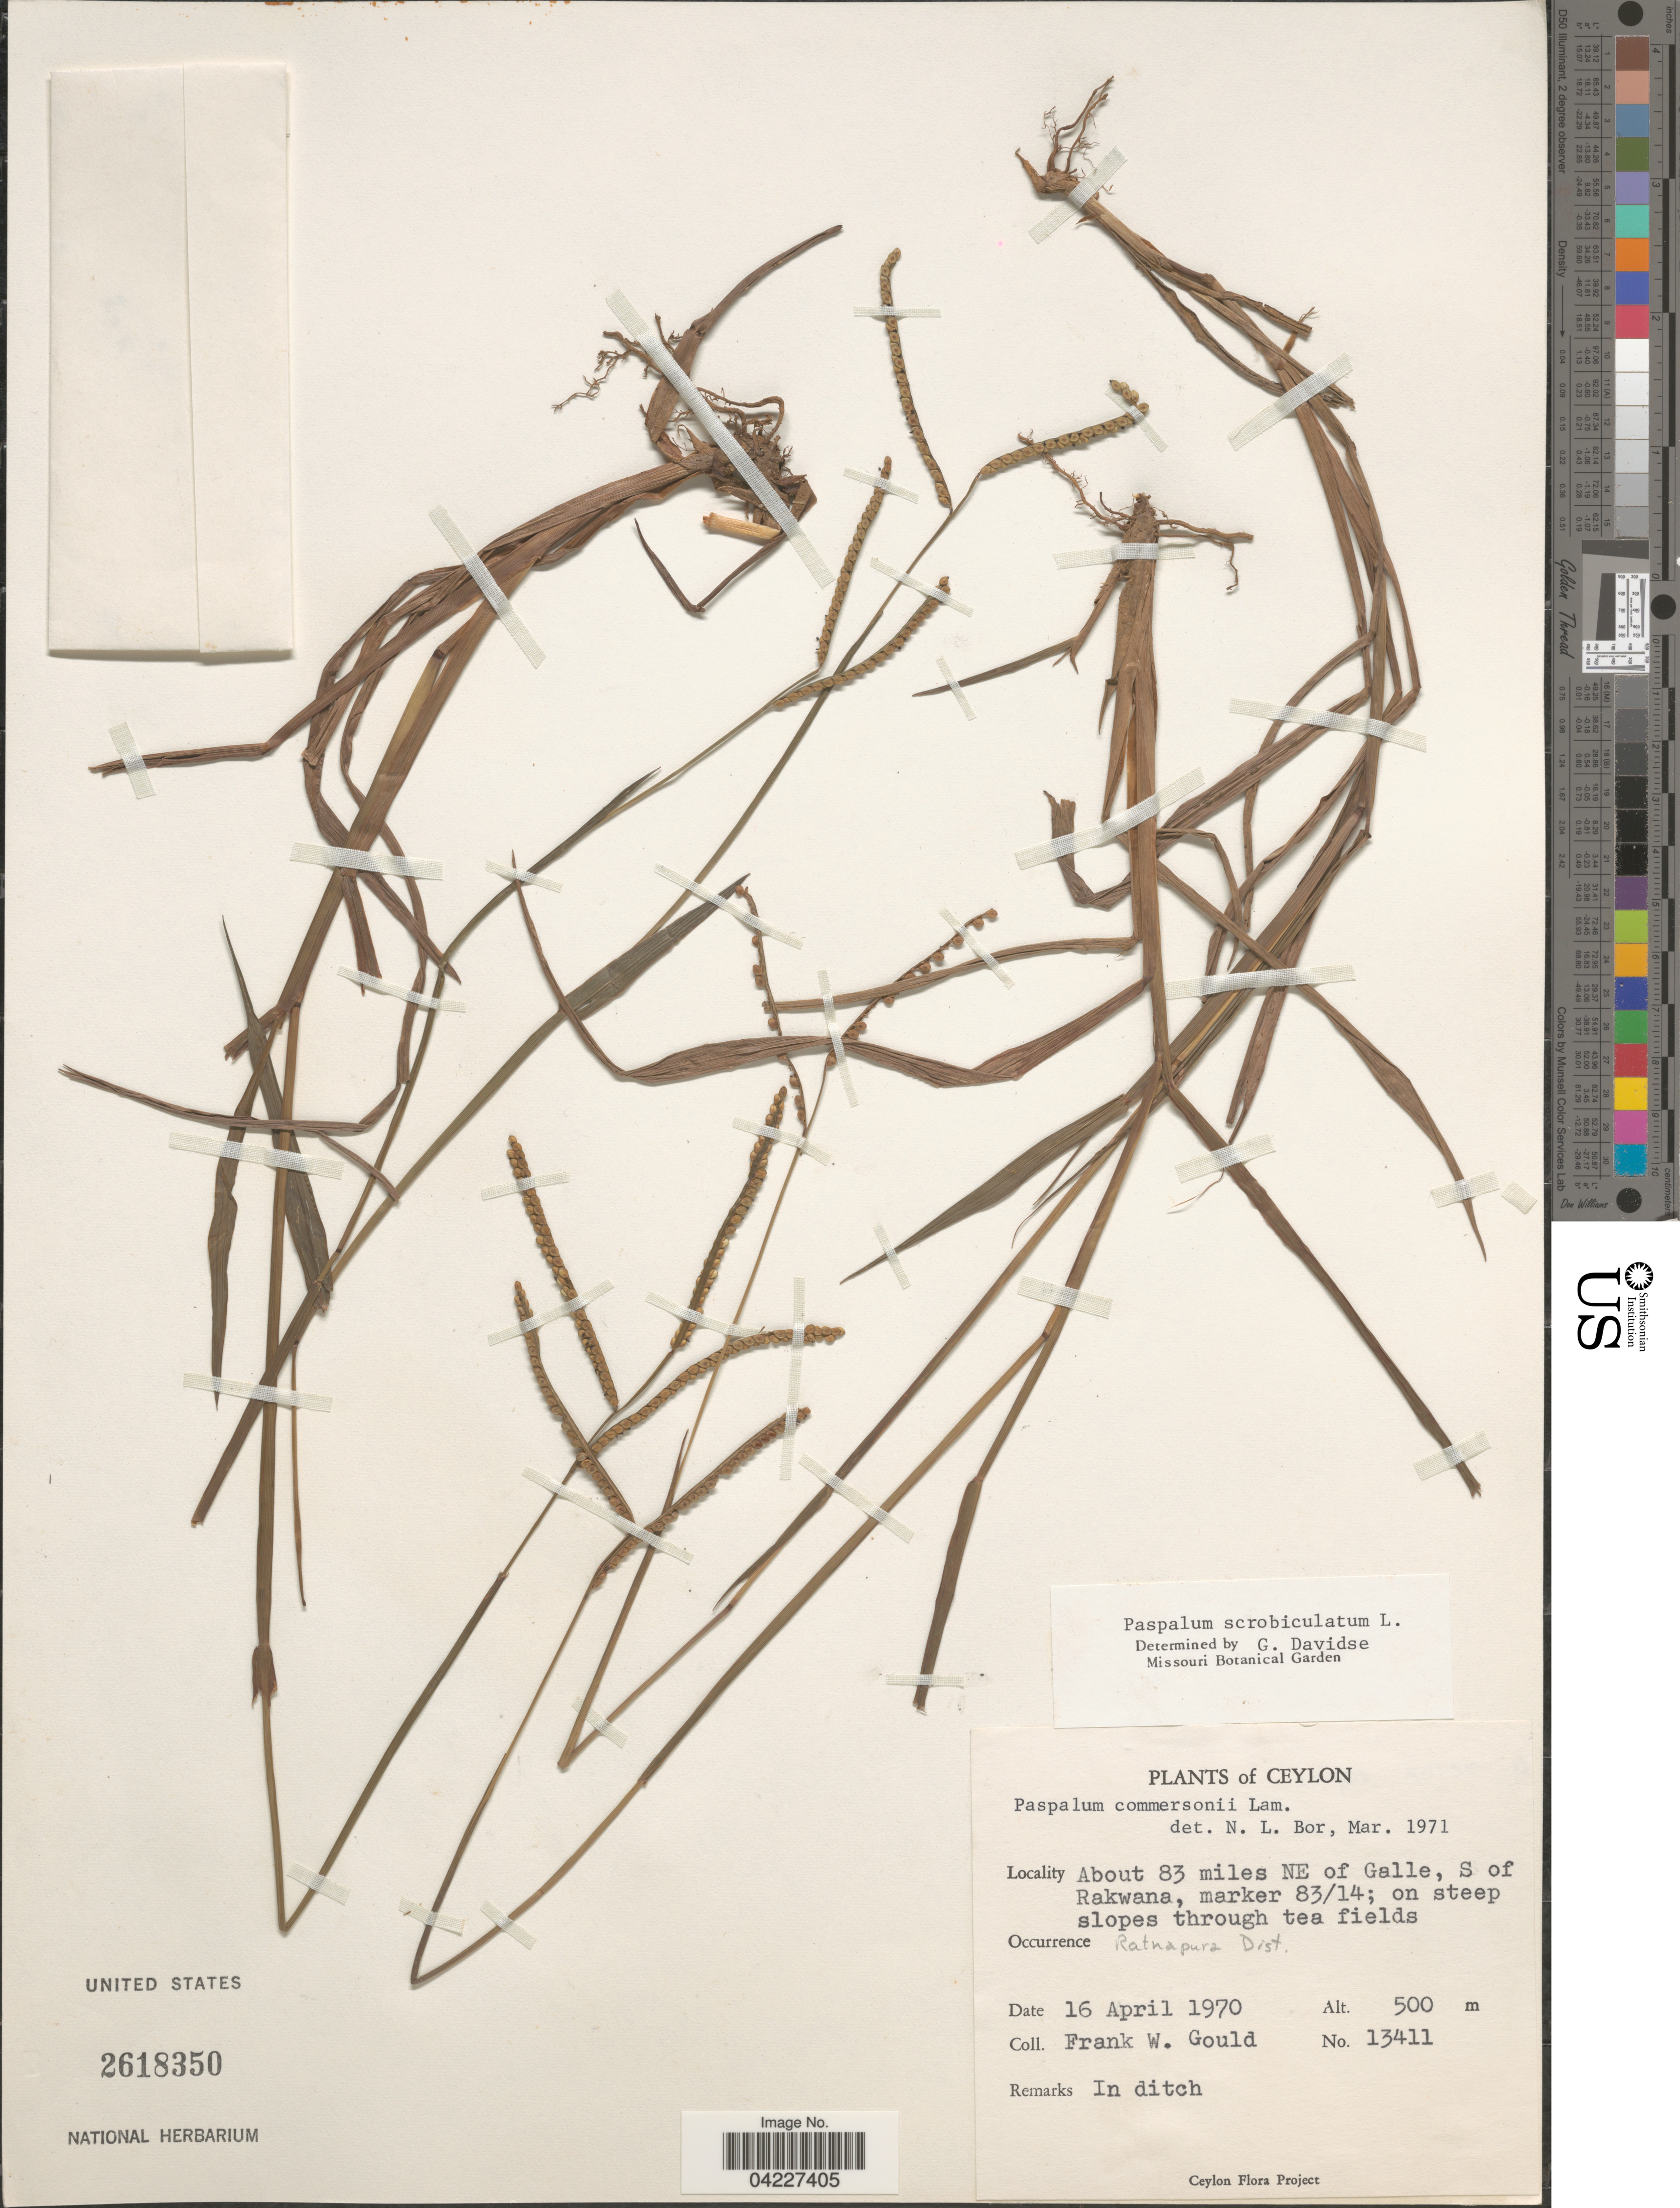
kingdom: Plantae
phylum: Tracheophyta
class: Liliopsida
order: Poales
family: Poaceae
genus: Paspalum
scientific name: Paspalum scrobiculatum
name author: L.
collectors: F. W. Gould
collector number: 13411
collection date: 1970-04-16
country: Sri Lanka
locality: Ceylon. About 83 miles NE of Galle, S of Rakwana, marker 83/14. Ratnapura Dist.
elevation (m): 500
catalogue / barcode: US 2618350